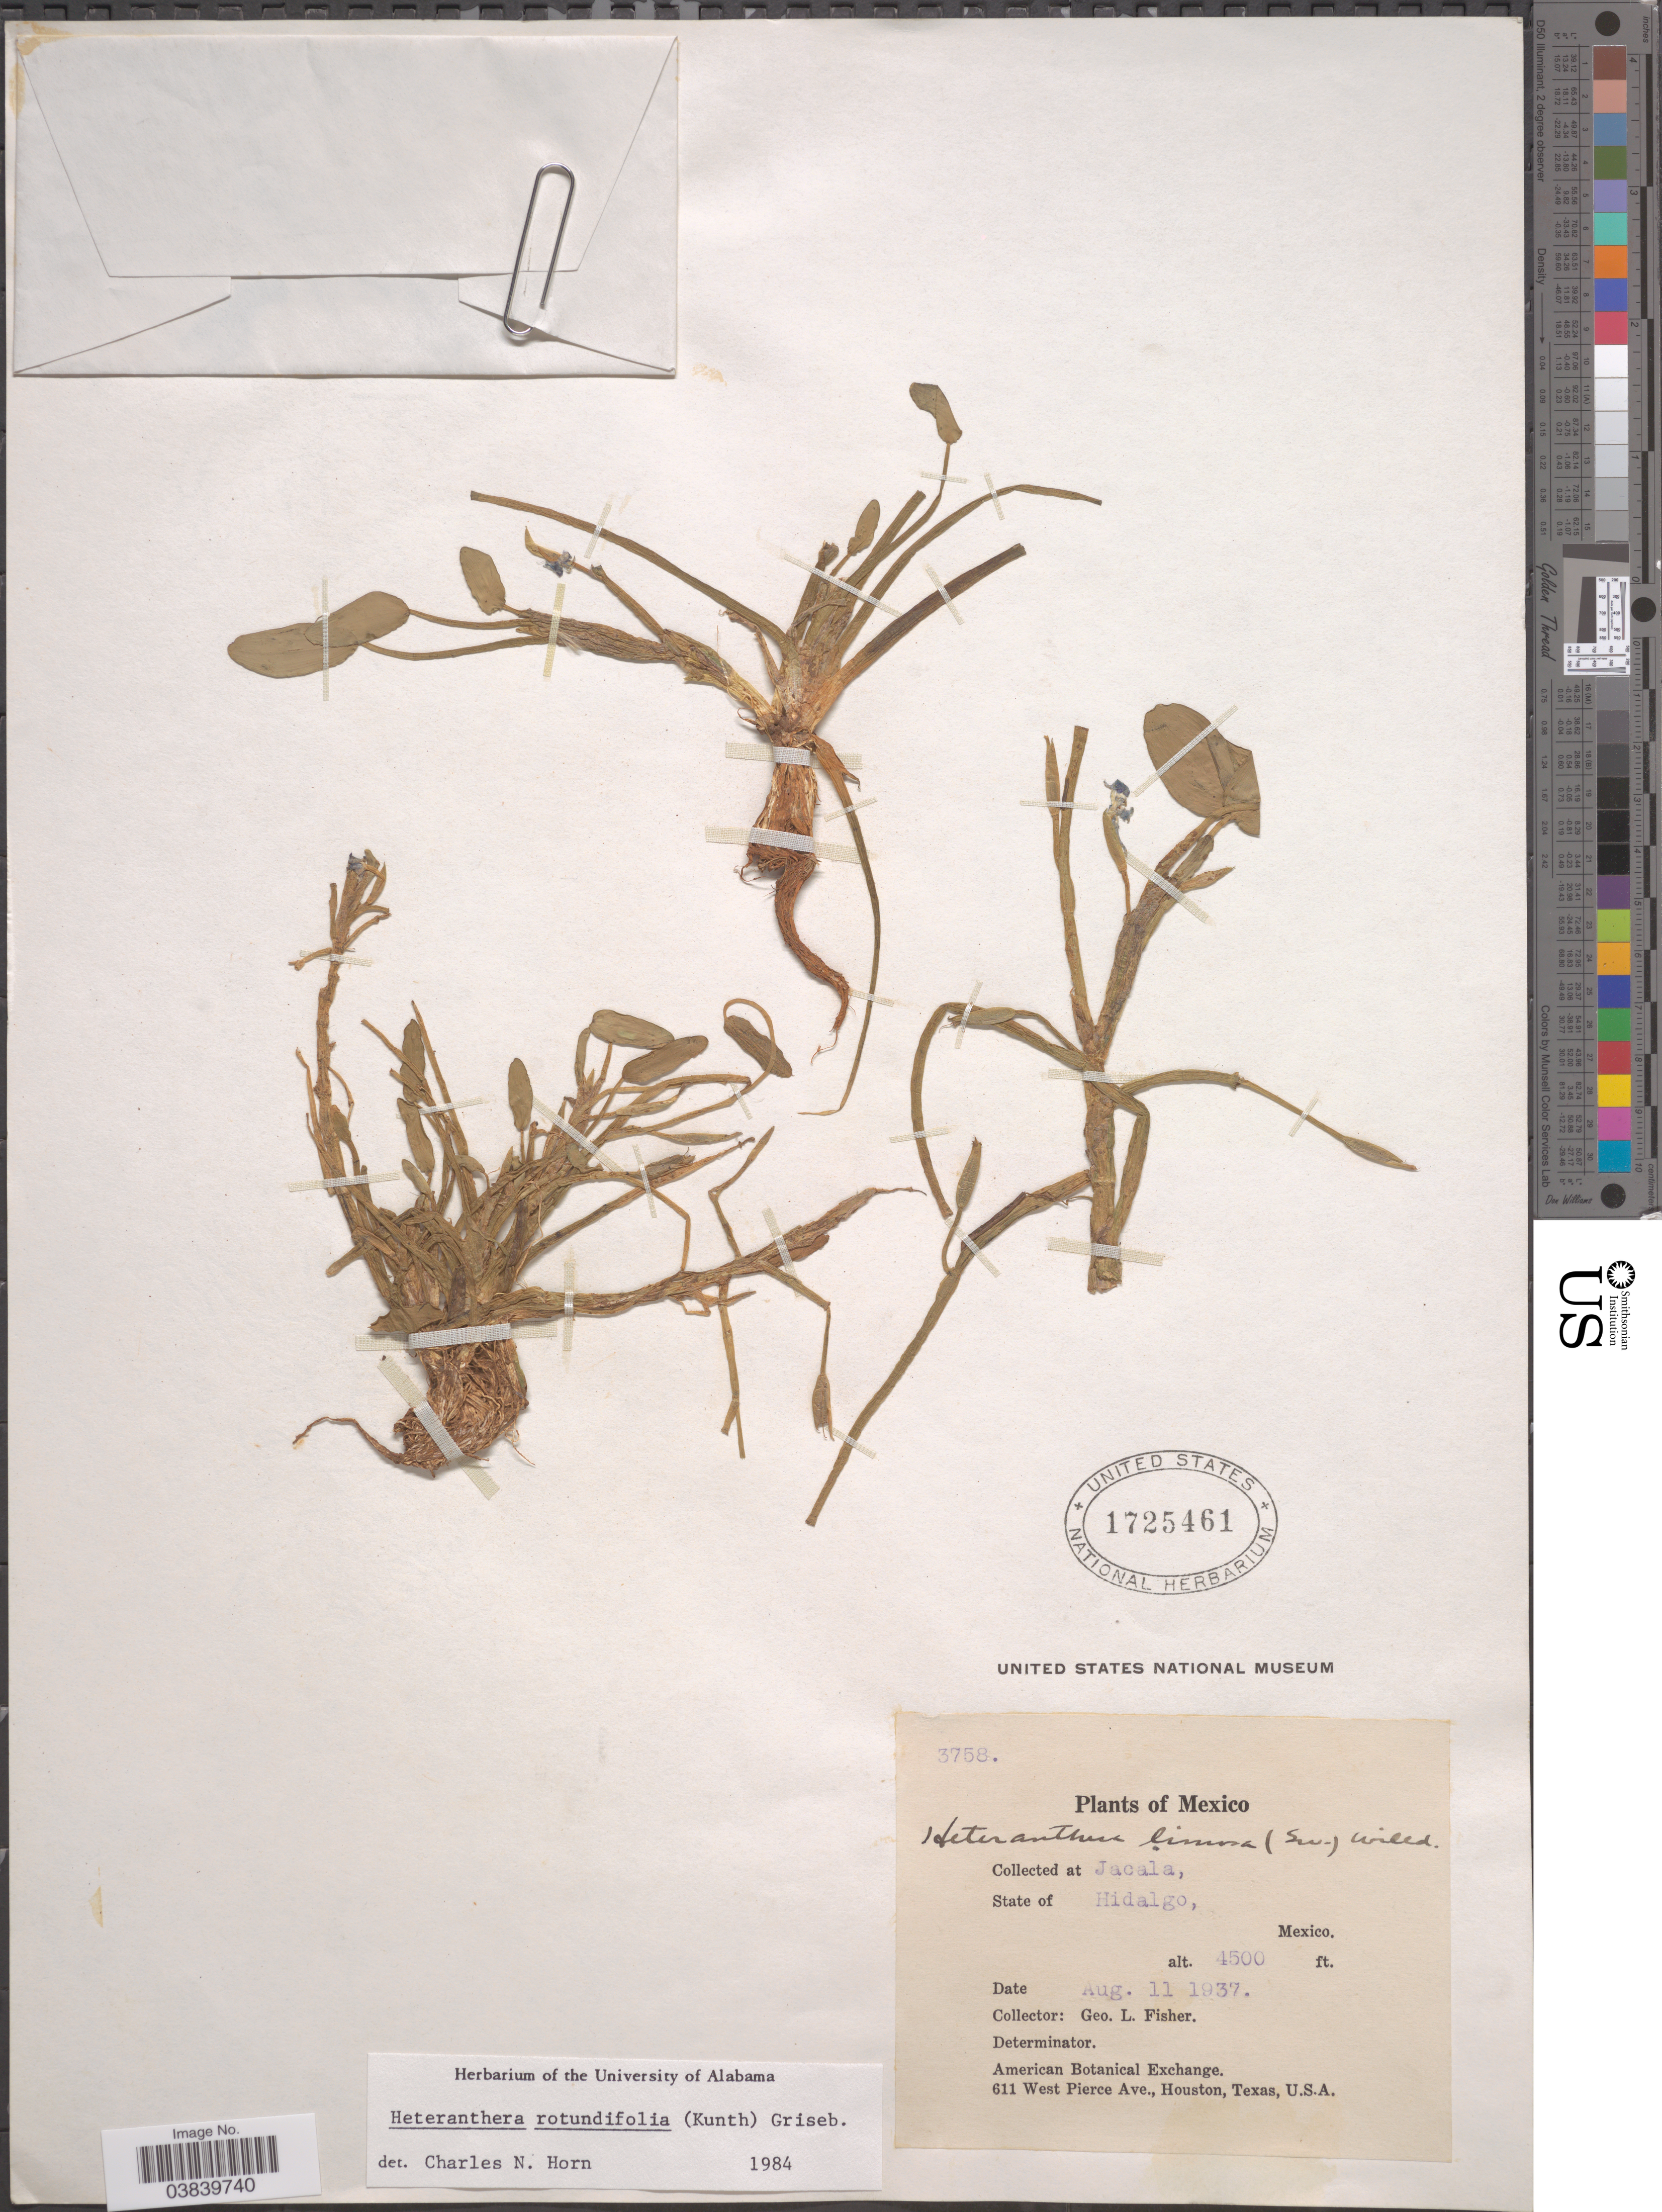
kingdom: Plantae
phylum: Tracheophyta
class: Liliopsida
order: Commelinales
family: Pontederiaceae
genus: Heteranthera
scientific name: Heteranthera rotundifolia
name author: (Kunth) Griseb.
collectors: G. L. Fisher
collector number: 3758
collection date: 1937-08-11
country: Mexico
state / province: Hidalgo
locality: Jacala.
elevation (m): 1372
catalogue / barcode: US 1725461